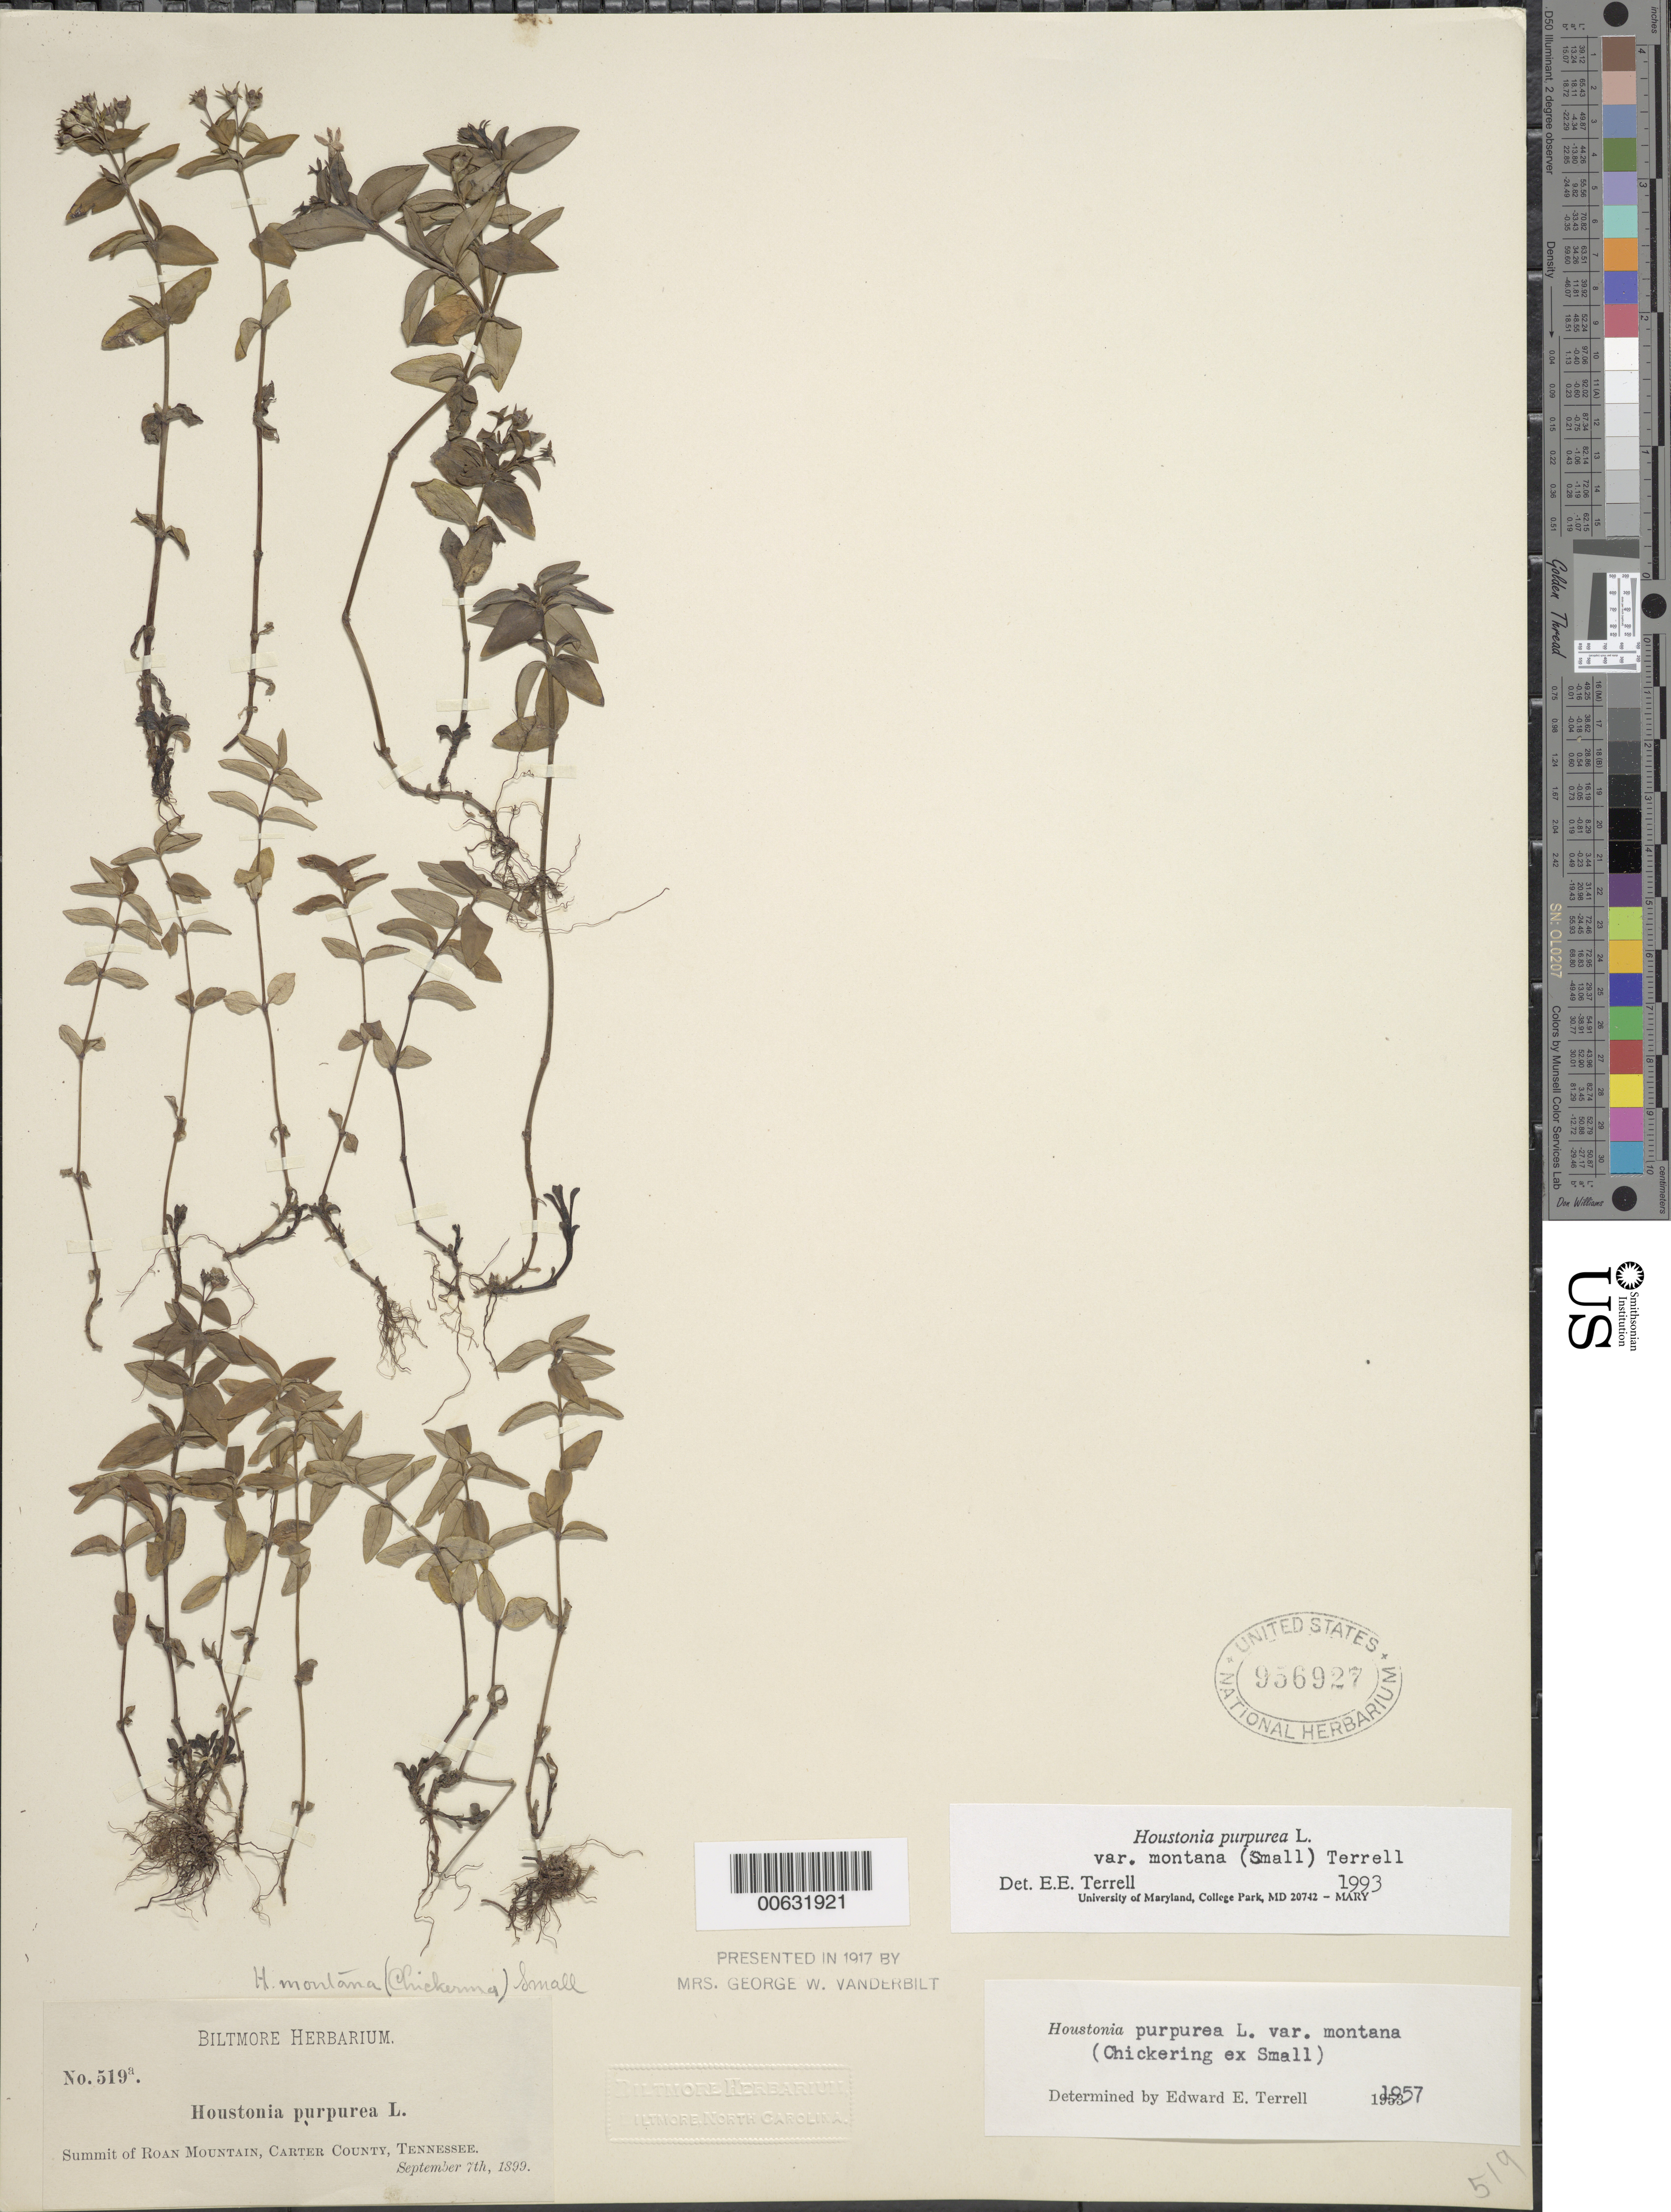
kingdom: Plantae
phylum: Tracheophyta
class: Magnoliopsida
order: Gentianales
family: Rubiaceae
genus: Houstonia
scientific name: Houstonia purpurea var. montana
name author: (Small) Terrell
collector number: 519a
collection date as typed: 07 Sep 1899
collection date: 1899-09-07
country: United States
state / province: Tennessee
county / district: Carter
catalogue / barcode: US 956927